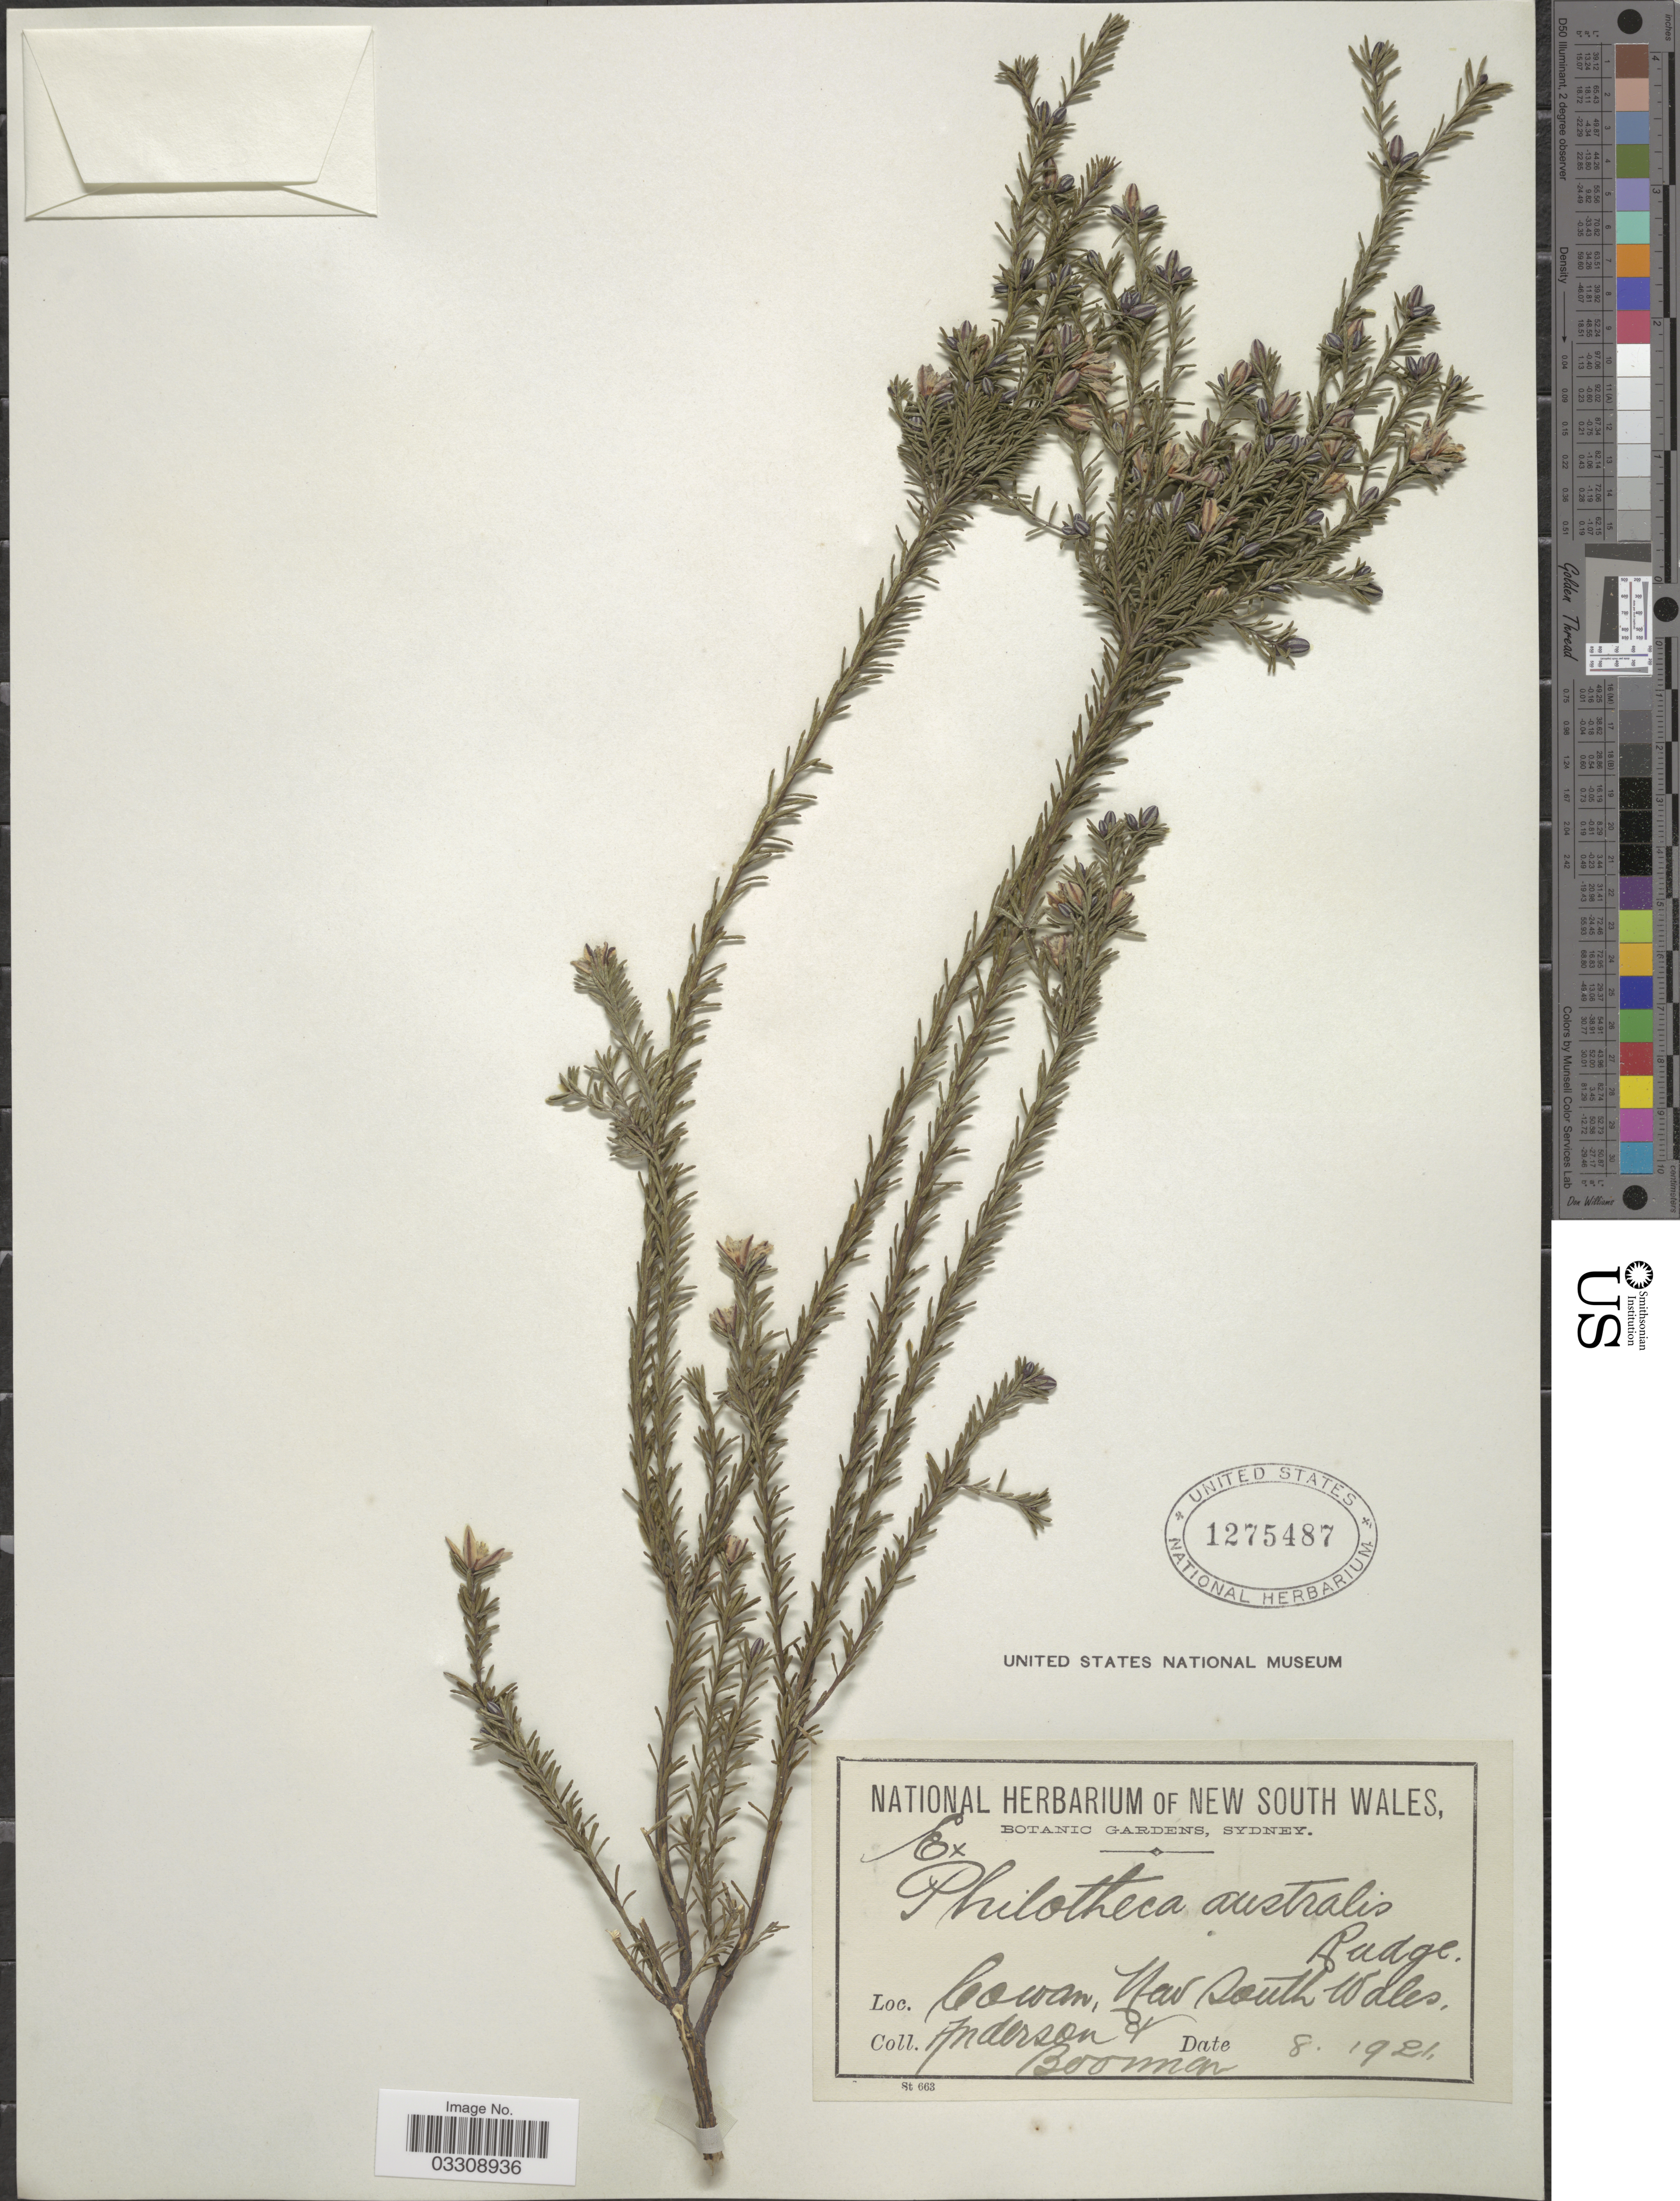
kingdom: Plantae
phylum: Tracheophyta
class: Magnoliopsida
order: Sapindales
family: Rutaceae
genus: Philotheca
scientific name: Philotheca australis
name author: Rudge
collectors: -- Anderson & -. Boorman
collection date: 1921-09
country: Australia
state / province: New South Wales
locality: Cowan.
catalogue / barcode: US 1275487